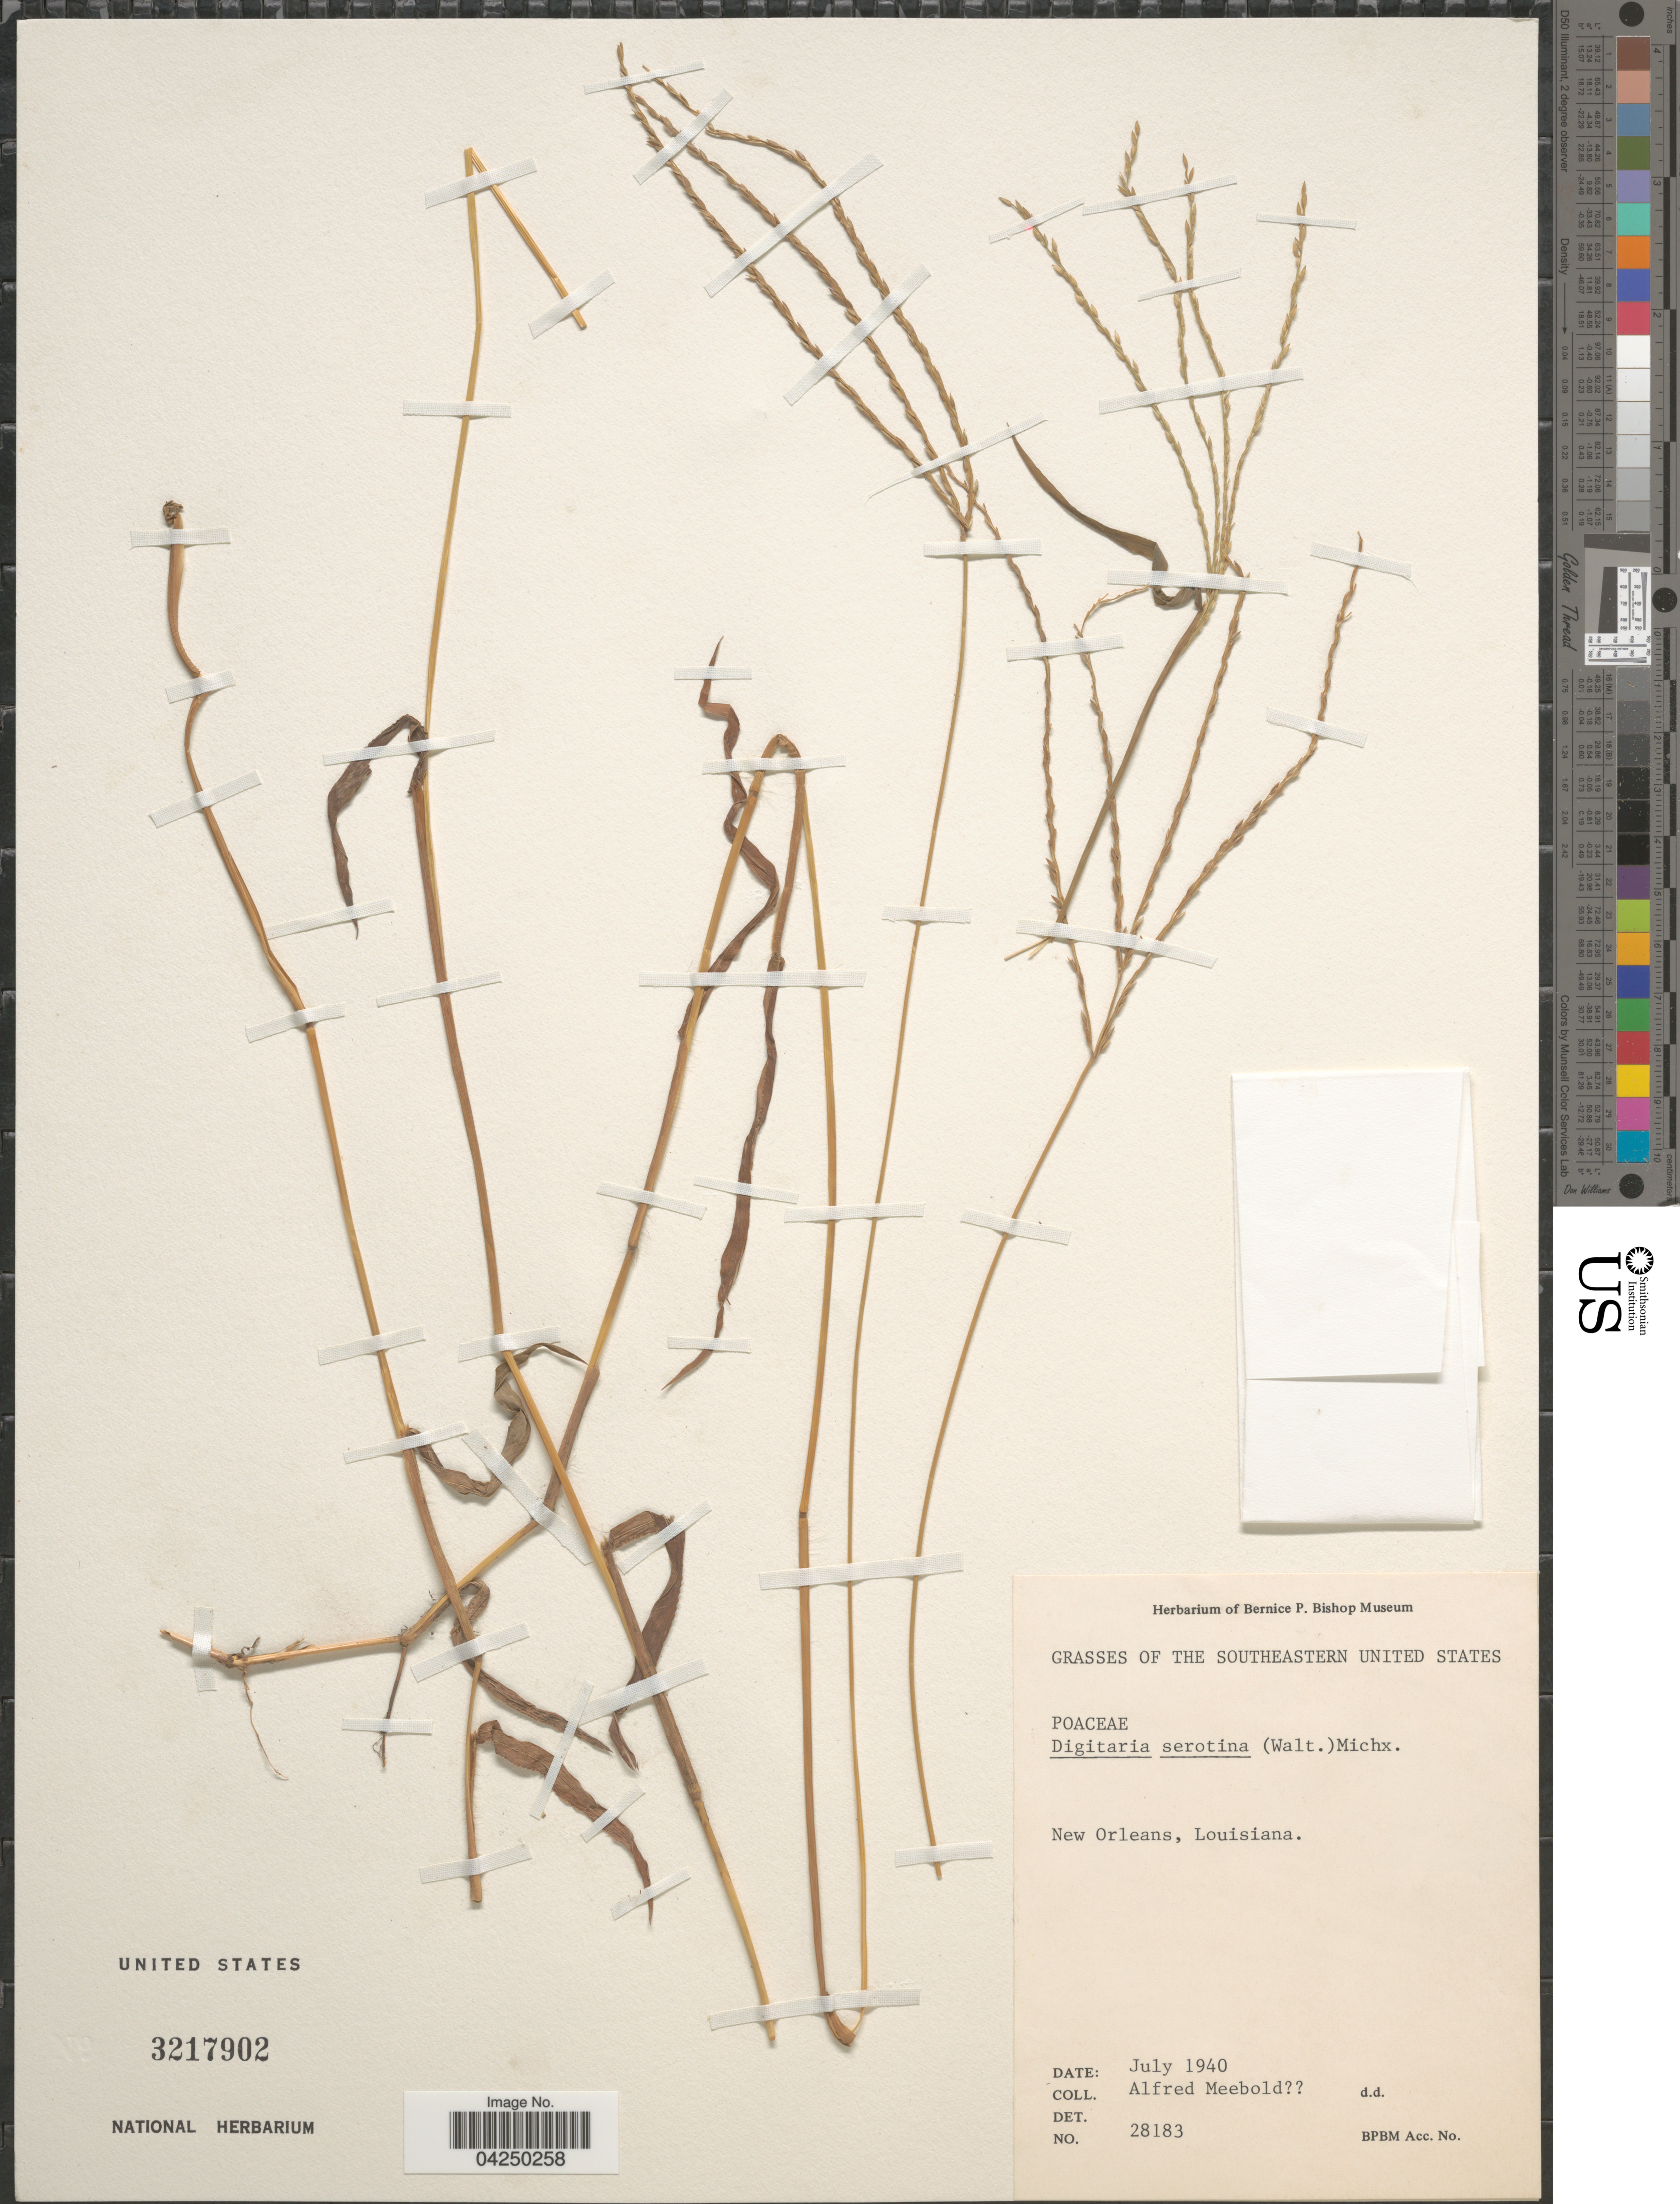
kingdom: Plantae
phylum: Tracheophyta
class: Liliopsida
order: Poales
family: Poaceae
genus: Digitaria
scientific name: Digitaria serotina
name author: (Walter) Michx.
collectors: A. Meebold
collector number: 28183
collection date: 1940-07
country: United States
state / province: Louisiana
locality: Southeastern United States. New Orleans.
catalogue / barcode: US 3217902